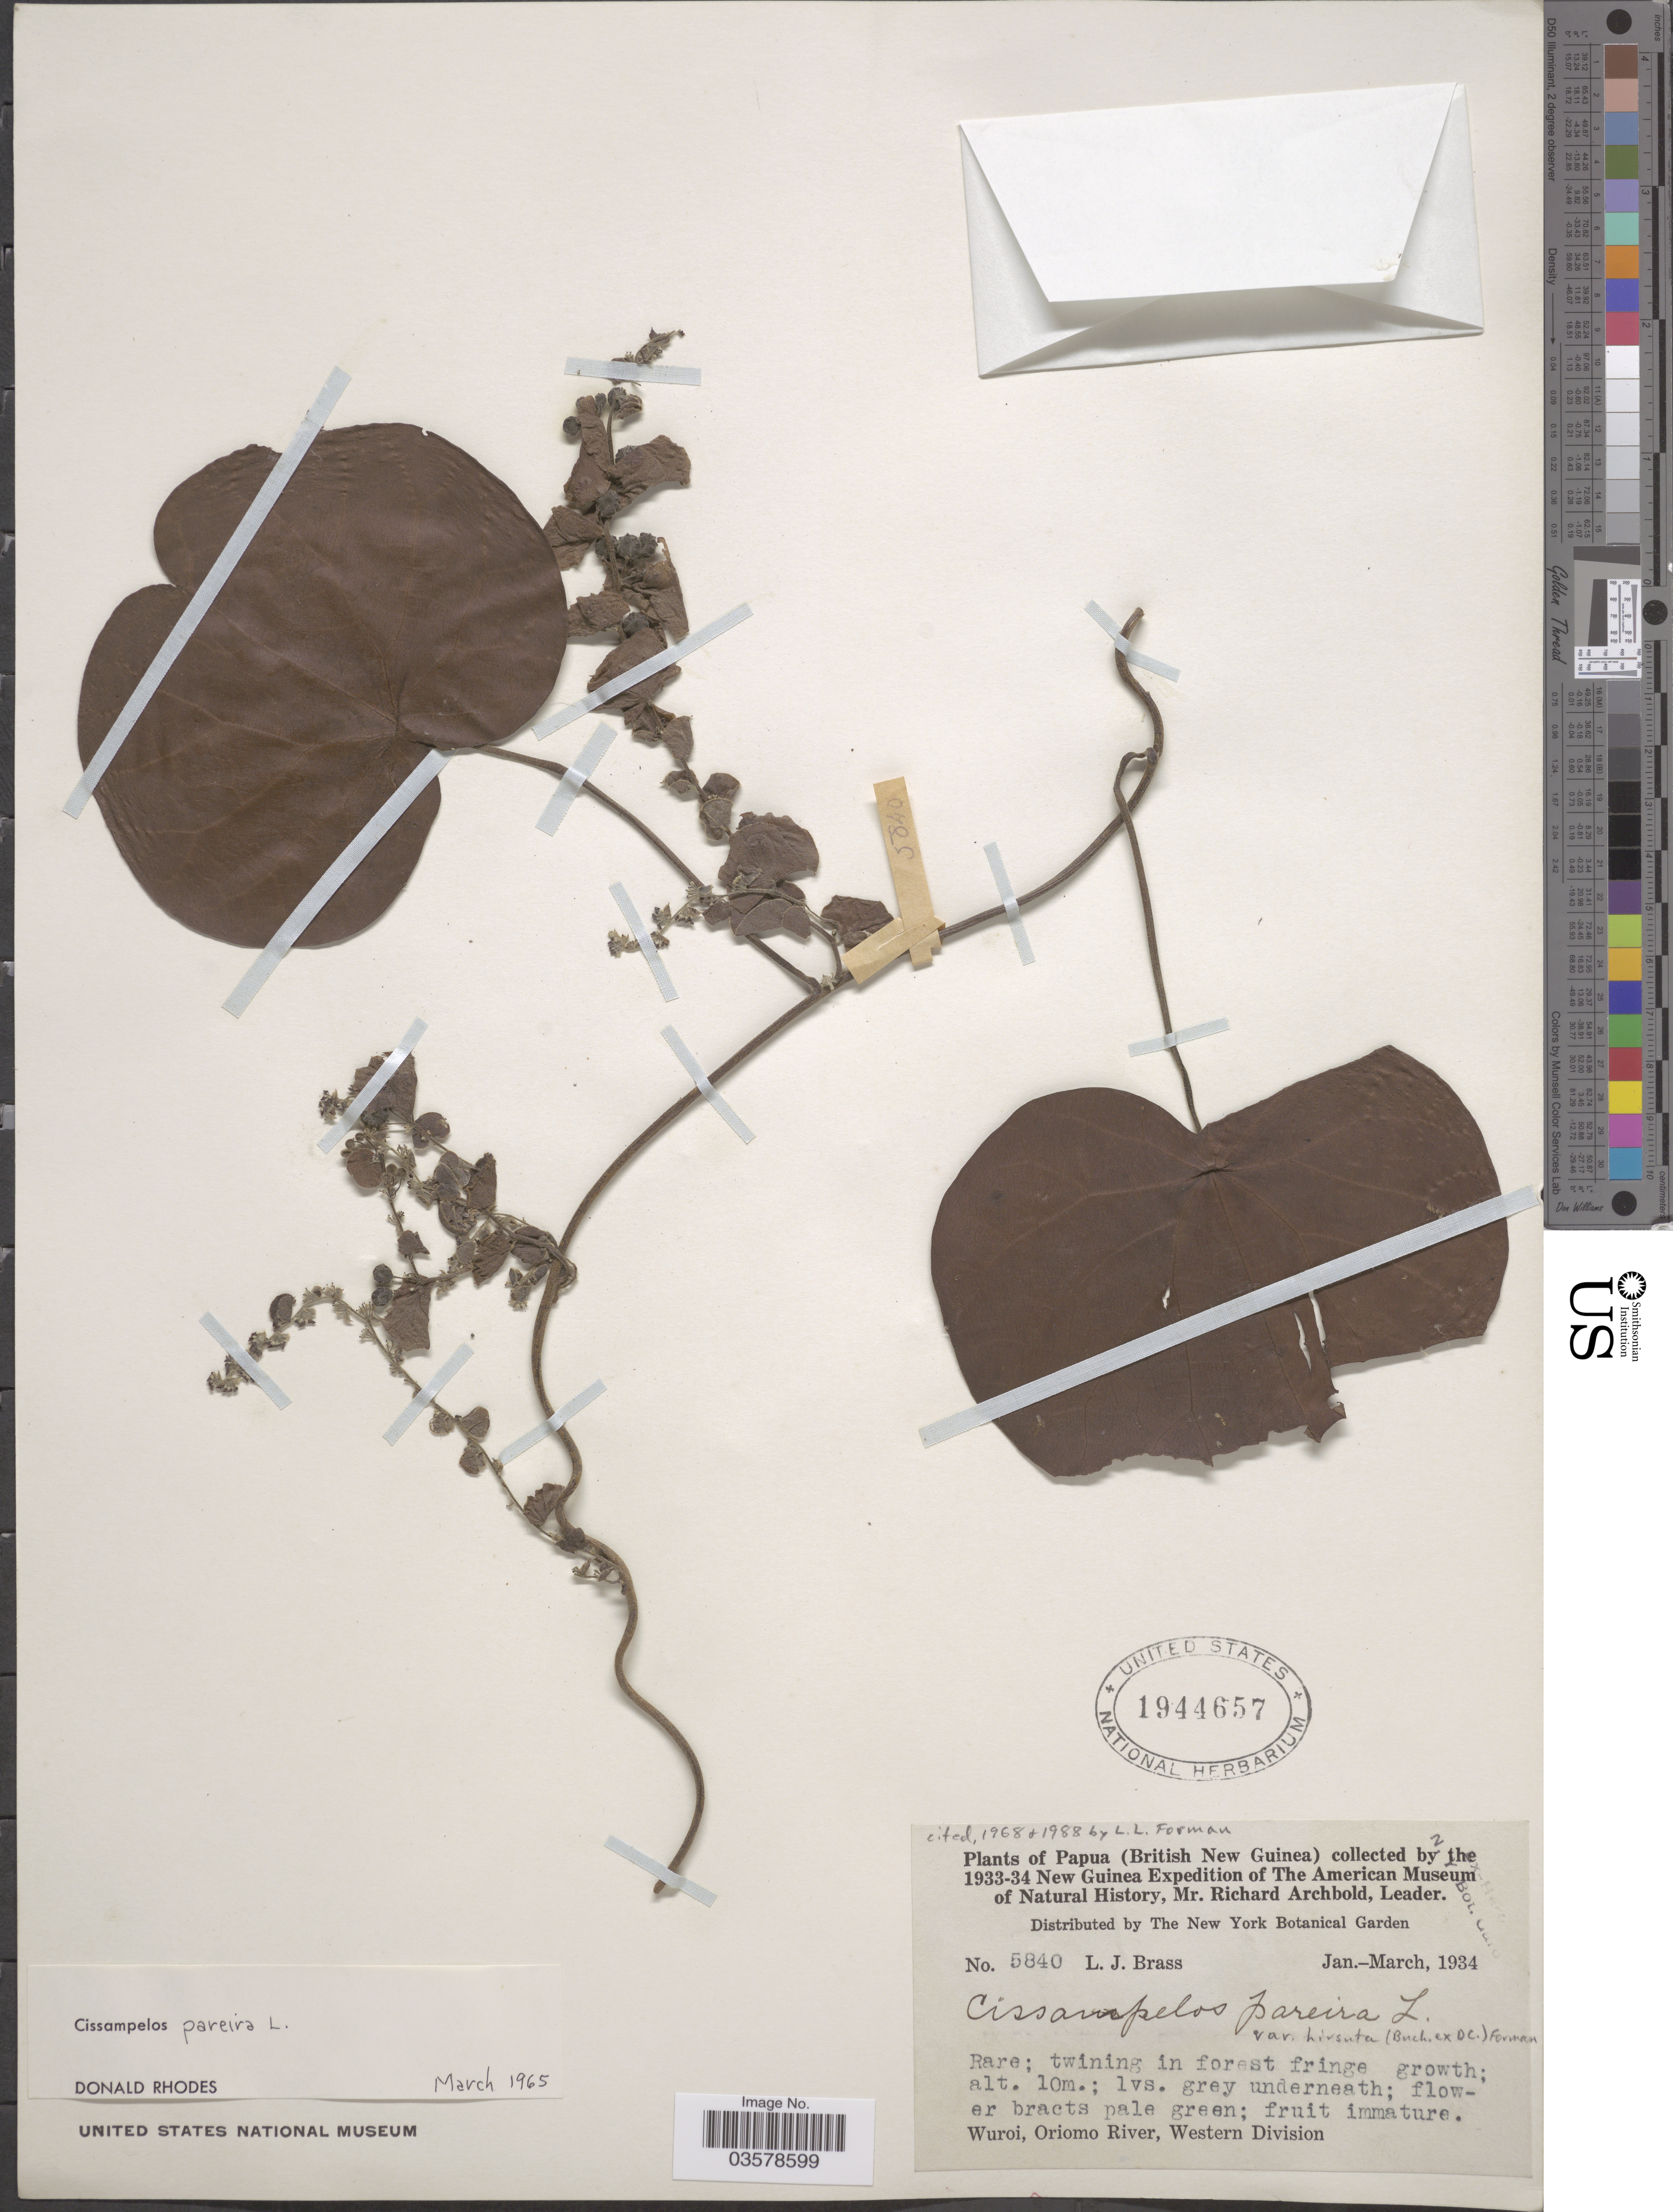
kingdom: Plantae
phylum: Tracheophyta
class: Magnoliopsida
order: Ranunculales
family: Menispermaceae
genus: Cissampelos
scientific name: Cissampelos pareira var. hirsuta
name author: (Buch.-Ham. ex DC.) Forman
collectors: L. J. Brass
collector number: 5840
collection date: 1934-01/1934-03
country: Papua New Guinea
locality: Papua (British New Guinea). Wuroi, Oriomo River, Western Division.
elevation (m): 10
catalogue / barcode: US 1944657